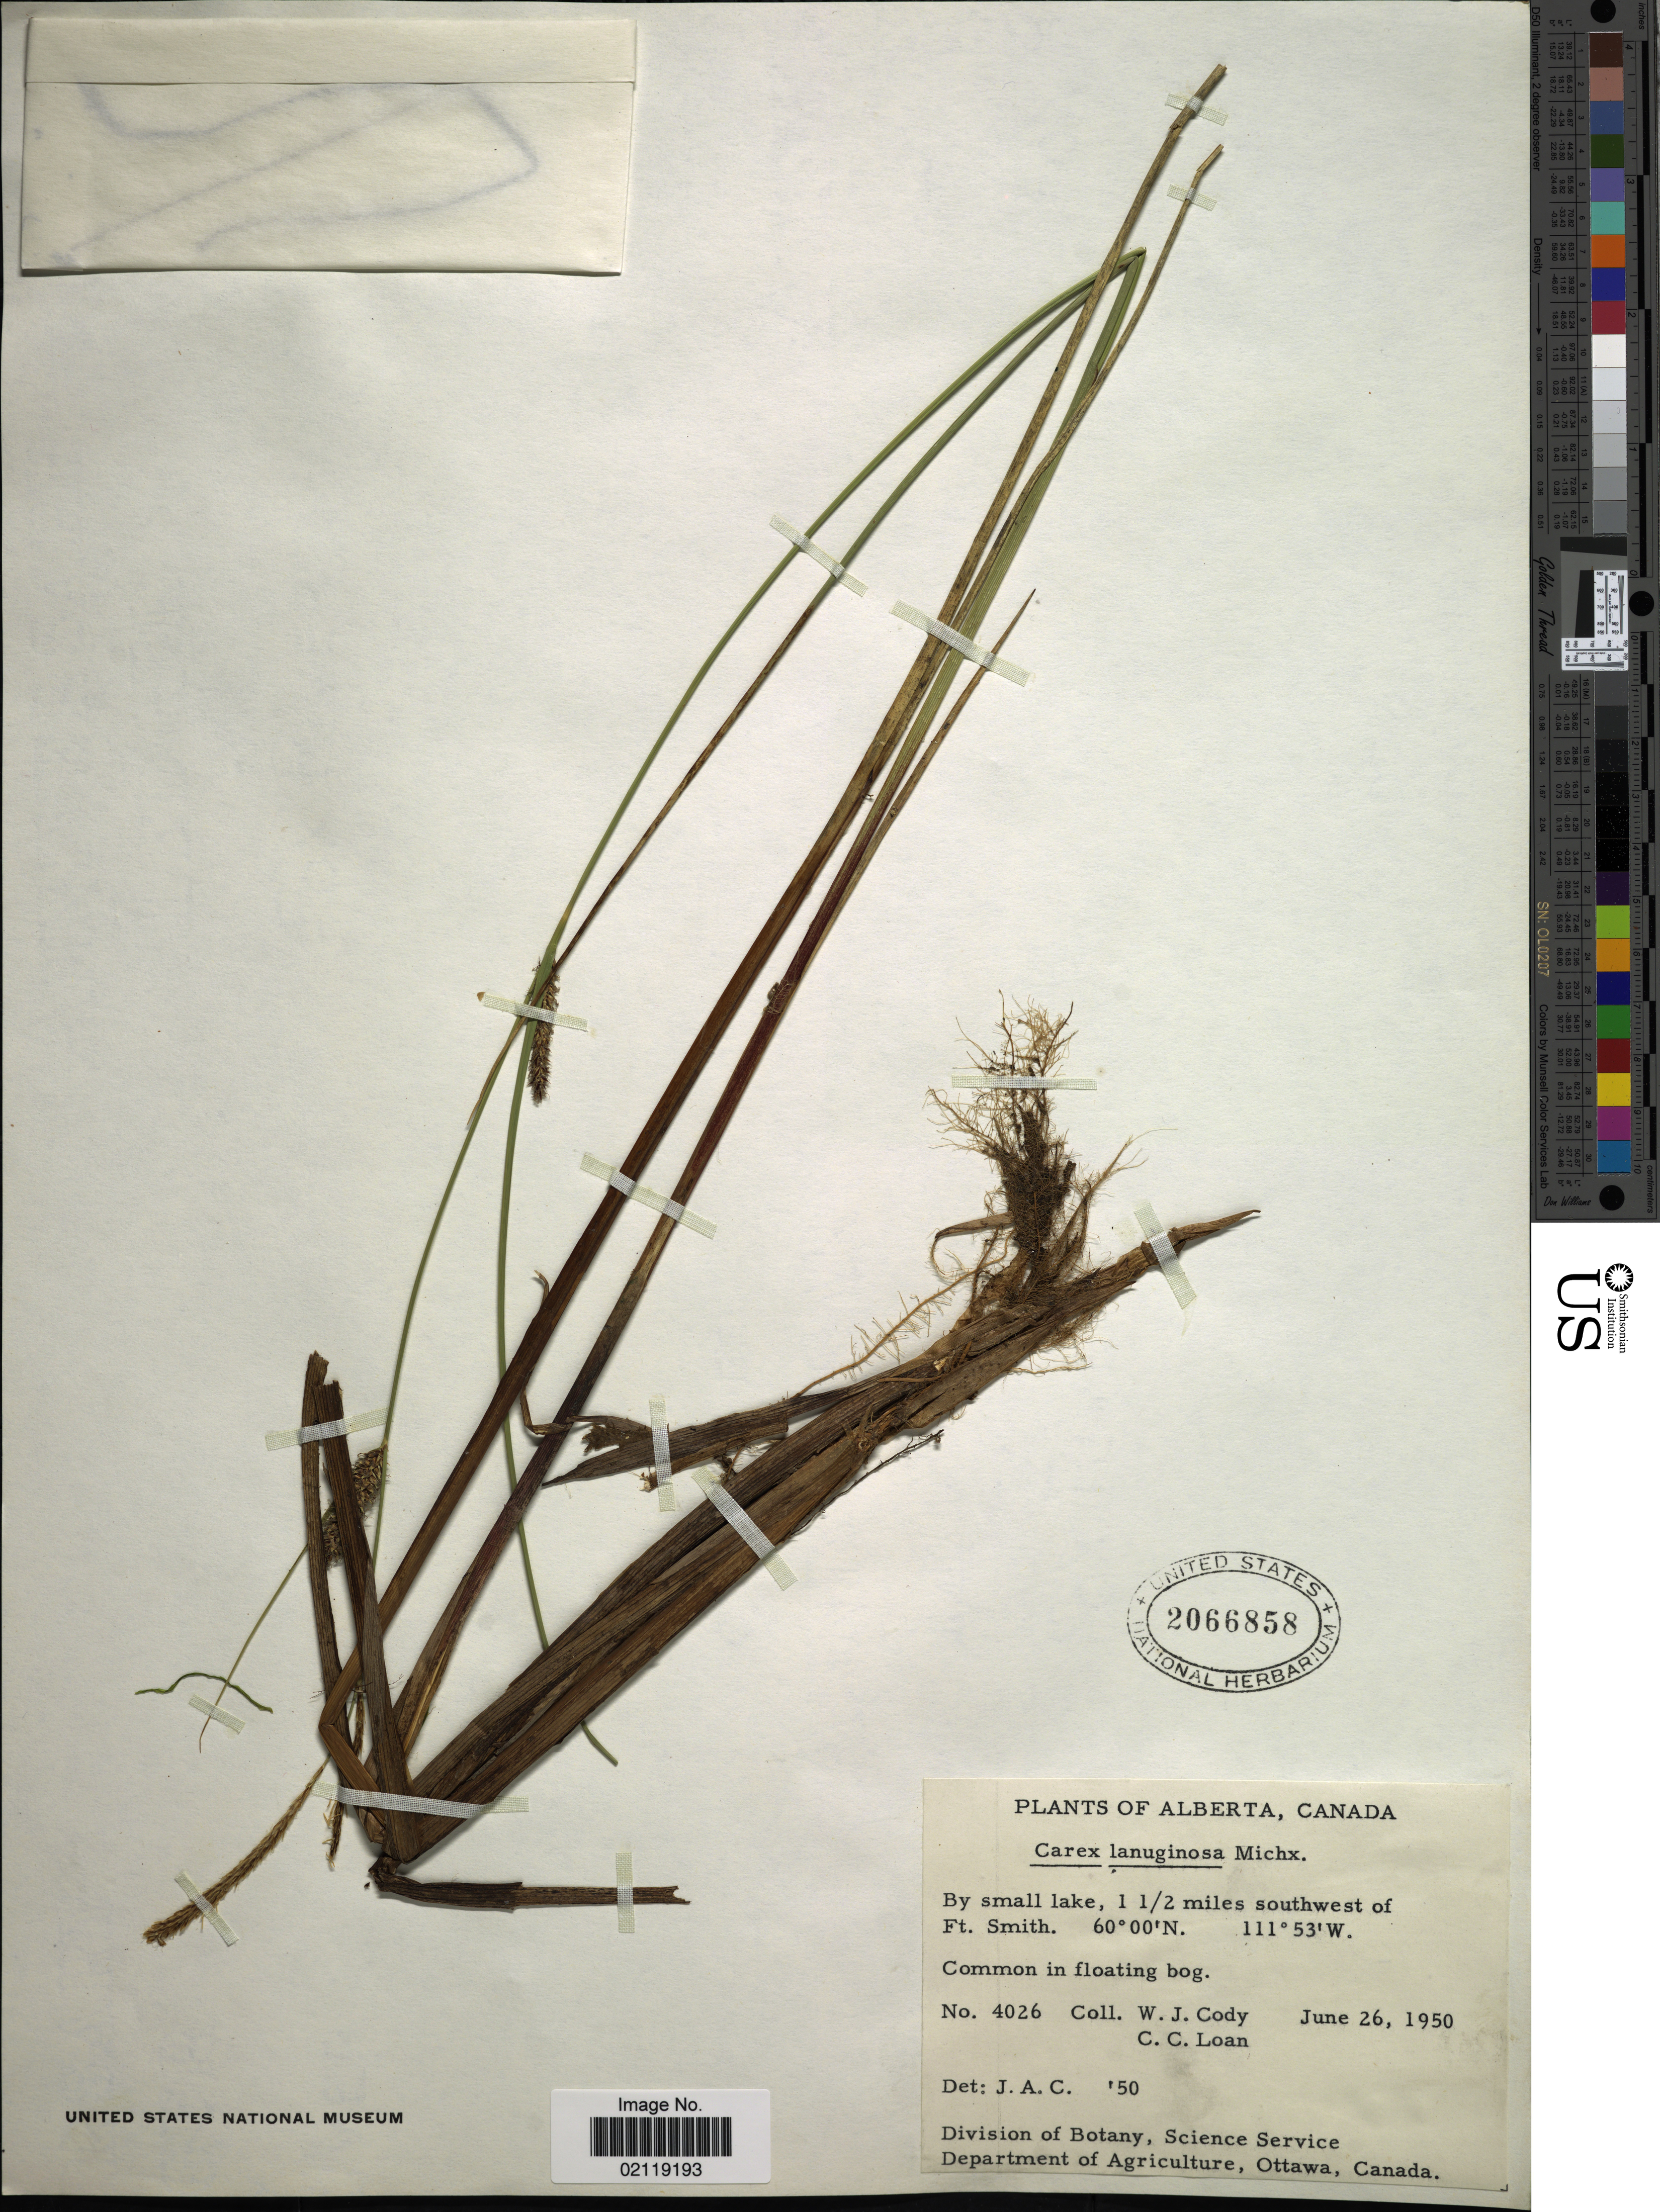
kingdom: Plantae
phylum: Tracheophyta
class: Liliopsida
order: Poales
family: Cyperaceae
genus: Carex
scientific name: Carex pellita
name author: Muhl. ex Willd.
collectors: W. Cody & C. Loan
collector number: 4026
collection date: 1950-06-26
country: Canada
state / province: Alberta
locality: By small lake, 1 1/2 milews southwest of Ft. Smith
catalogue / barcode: US 2066858